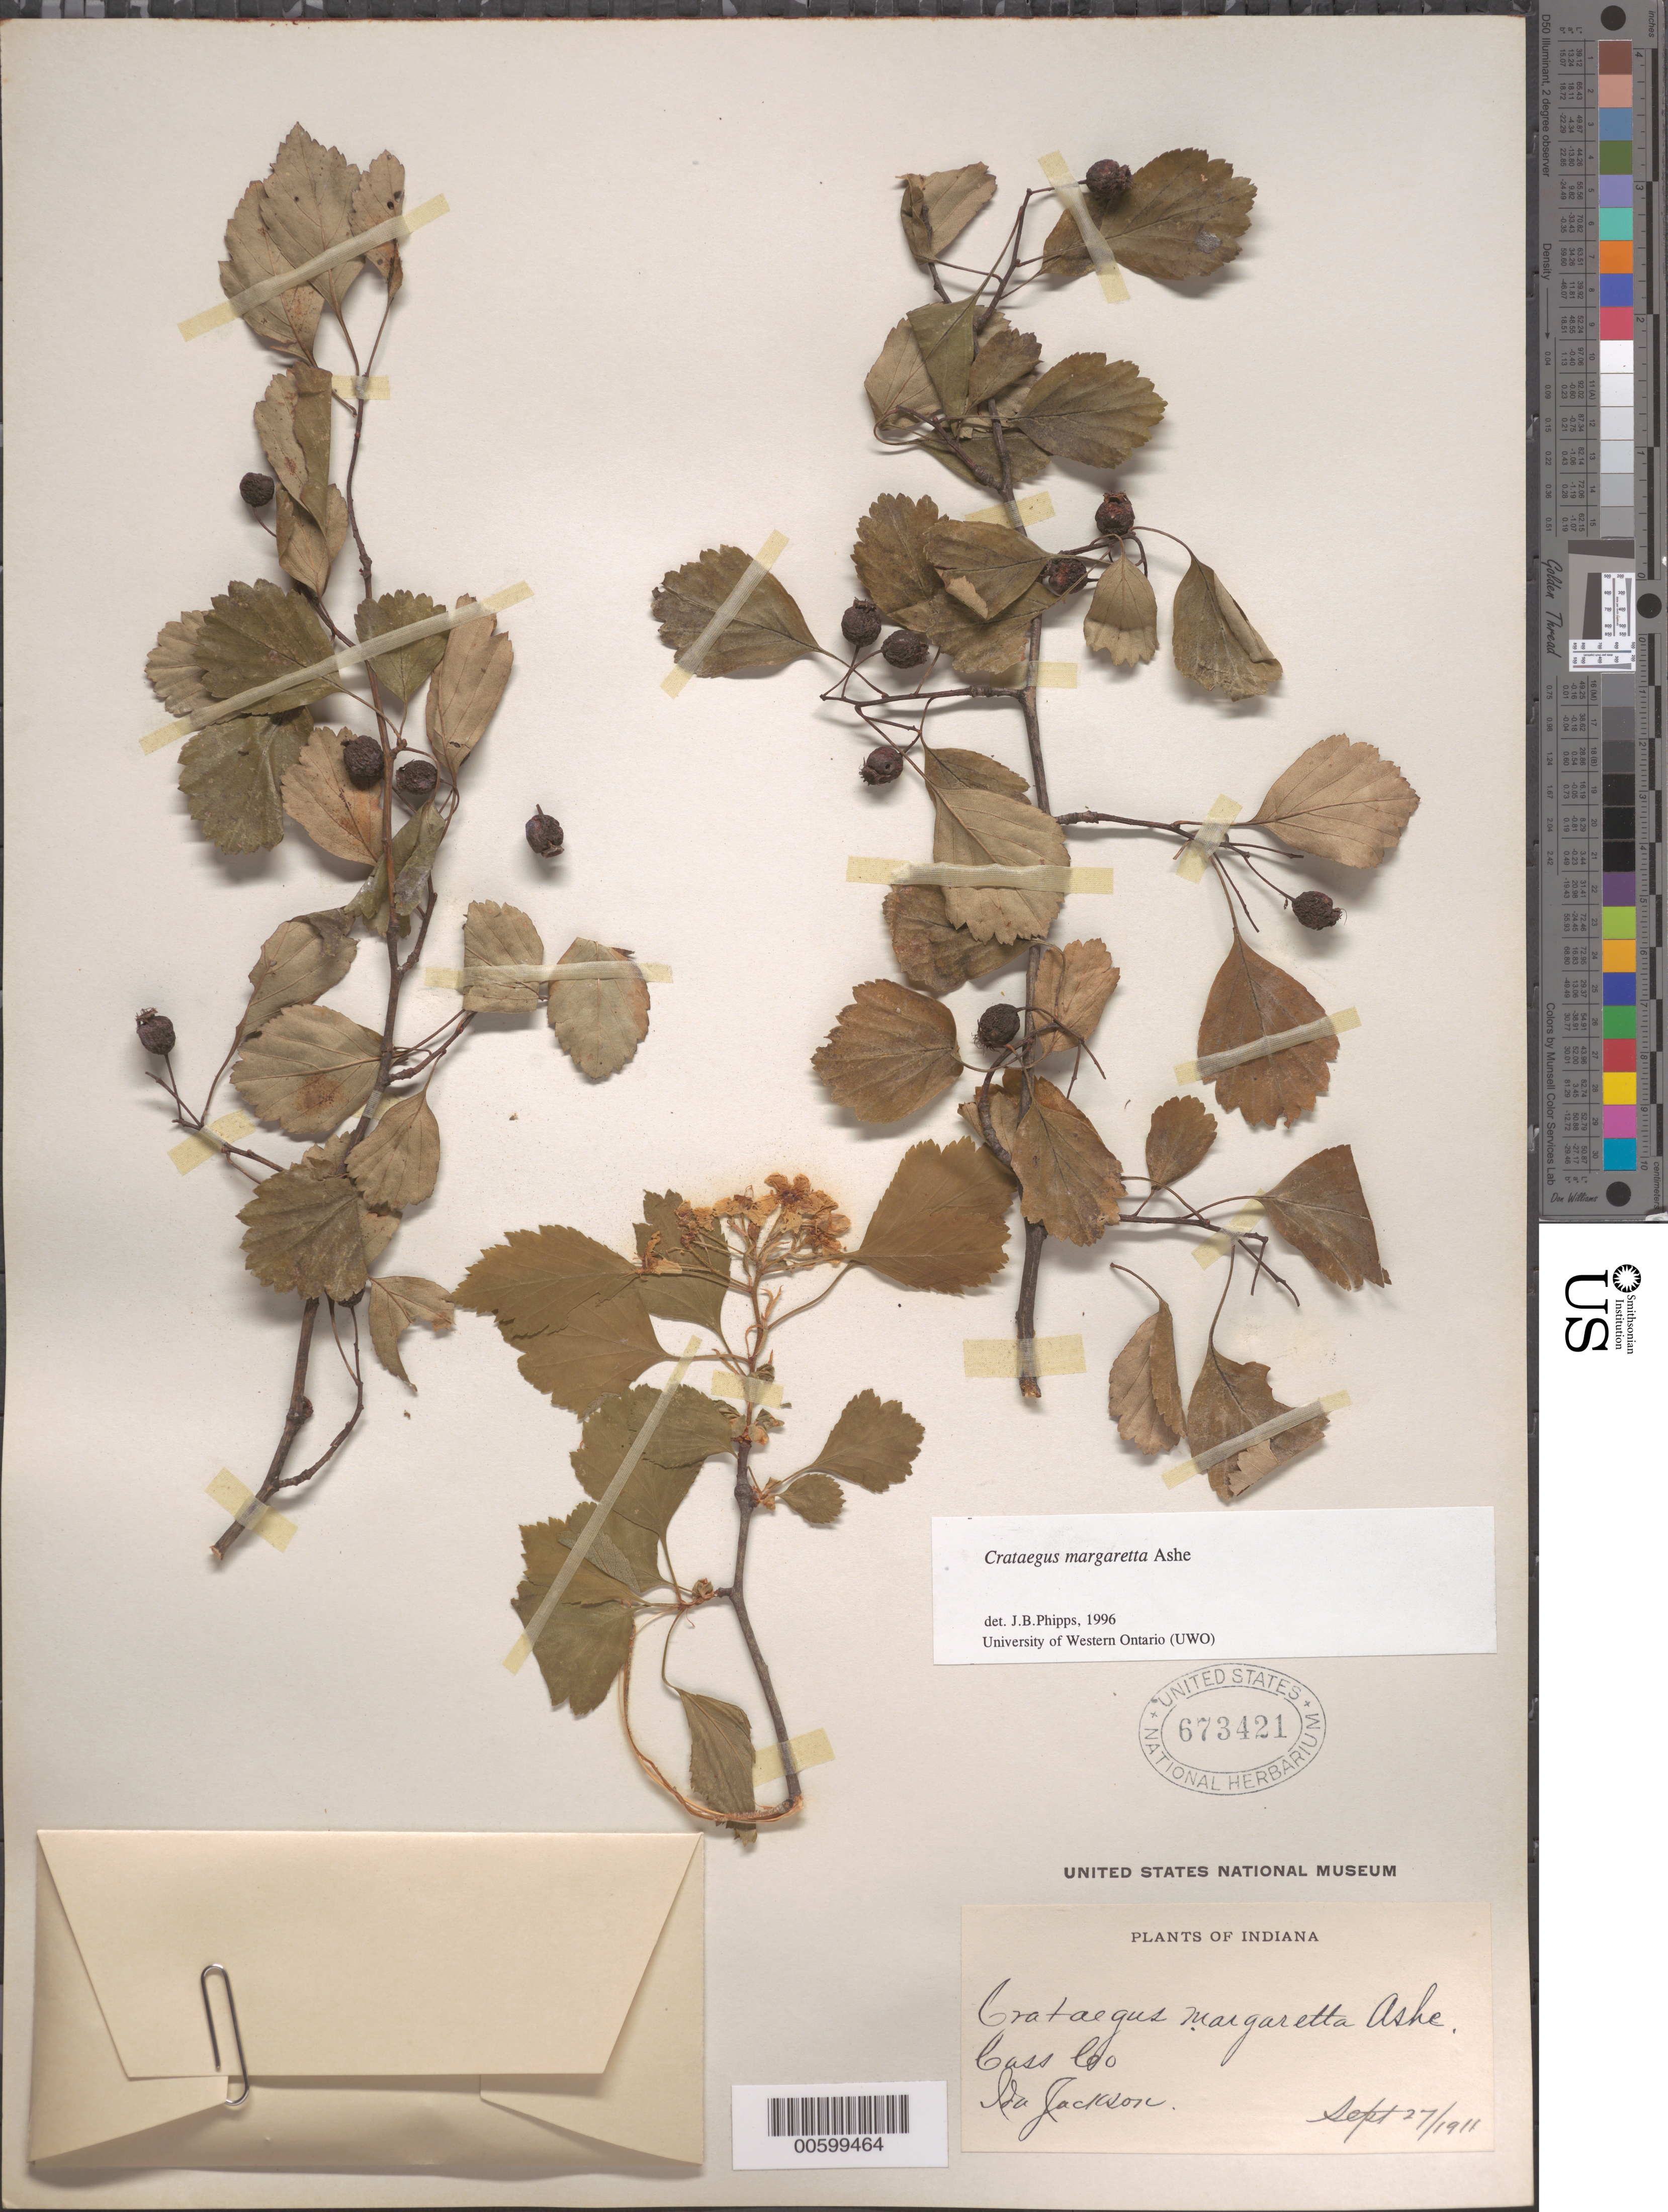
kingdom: Plantae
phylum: Tracheophyta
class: Magnoliopsida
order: Rosales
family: Rosaceae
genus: Crataegus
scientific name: Crataegus margarettae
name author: Ashe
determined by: Phipps, James B., (UWO), University of Western Ontario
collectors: I. Jackson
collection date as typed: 27 Sep 1911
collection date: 1911-09-27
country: United States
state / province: Indiana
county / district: Cass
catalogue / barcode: US 673421